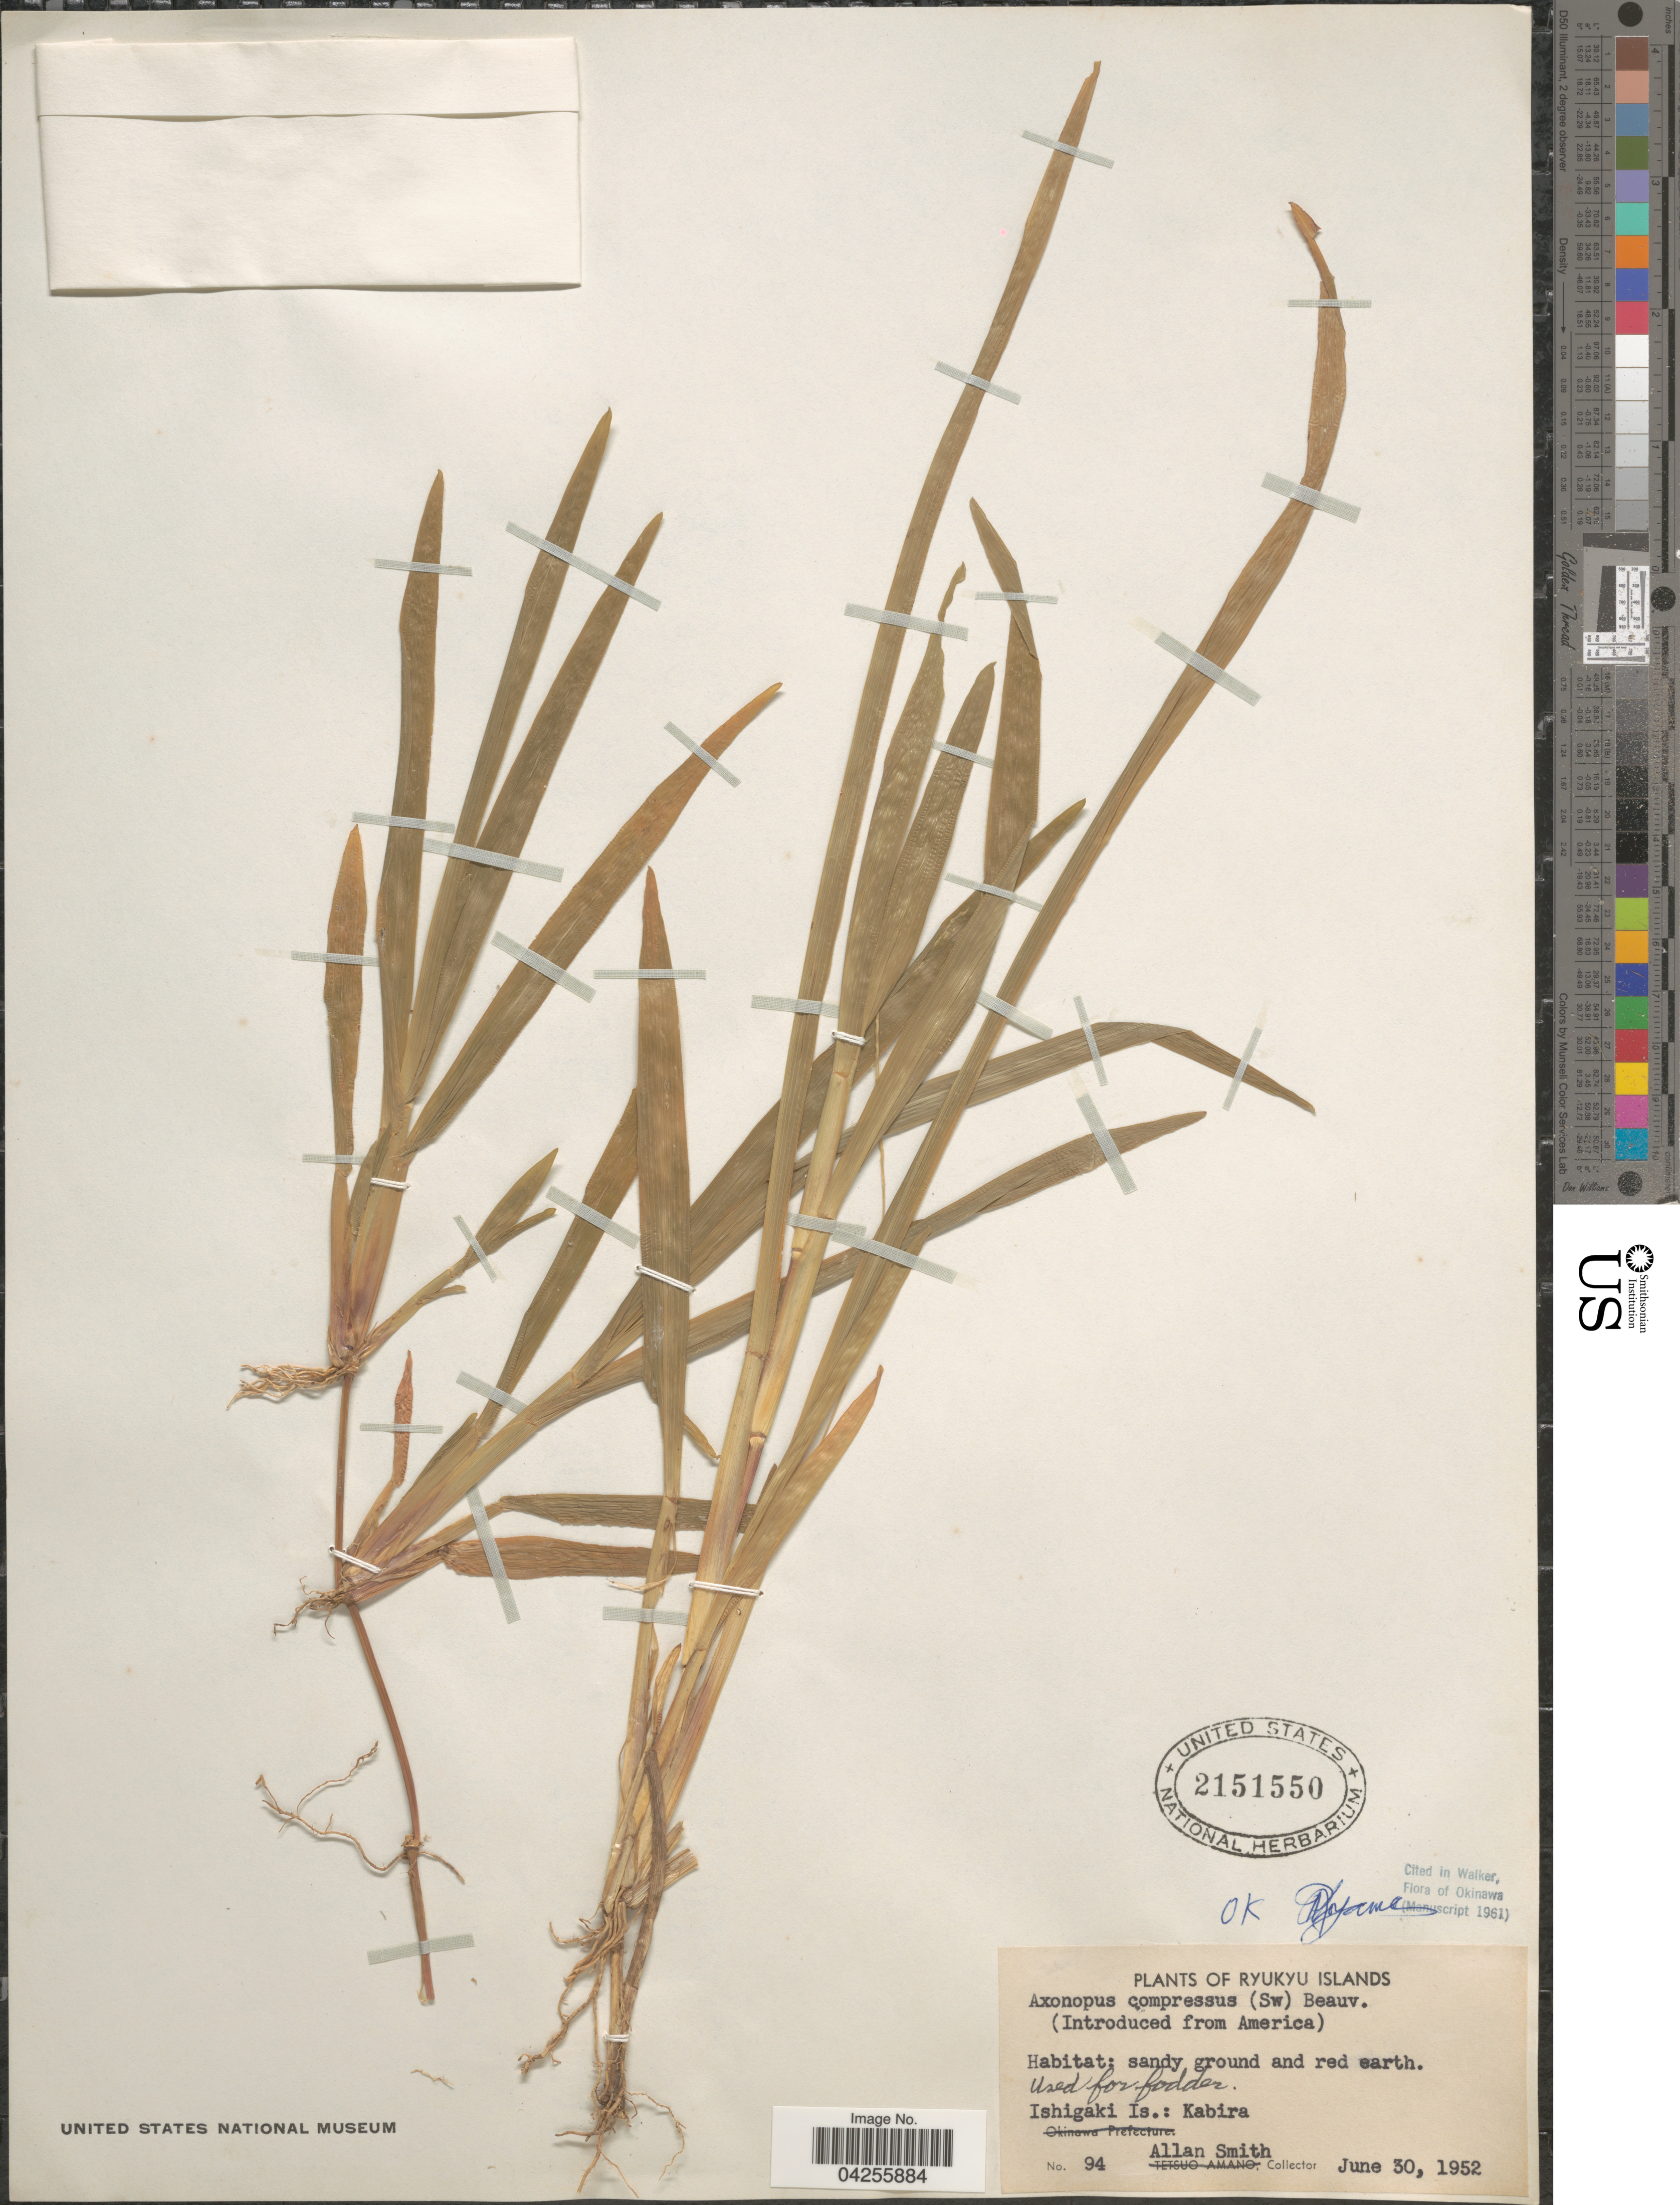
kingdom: Plantae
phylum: Tracheophyta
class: Liliopsida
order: Poales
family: Poaceae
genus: Axonopus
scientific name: Axonopus compressus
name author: (Sw.) P. Beauv.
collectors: A. Smith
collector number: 94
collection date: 1952-06-30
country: Japan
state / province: Okinawa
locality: Ryukyu Islands. Sandy ground and red earth. Ishikagi Is.: Kabira.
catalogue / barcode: US 2151550